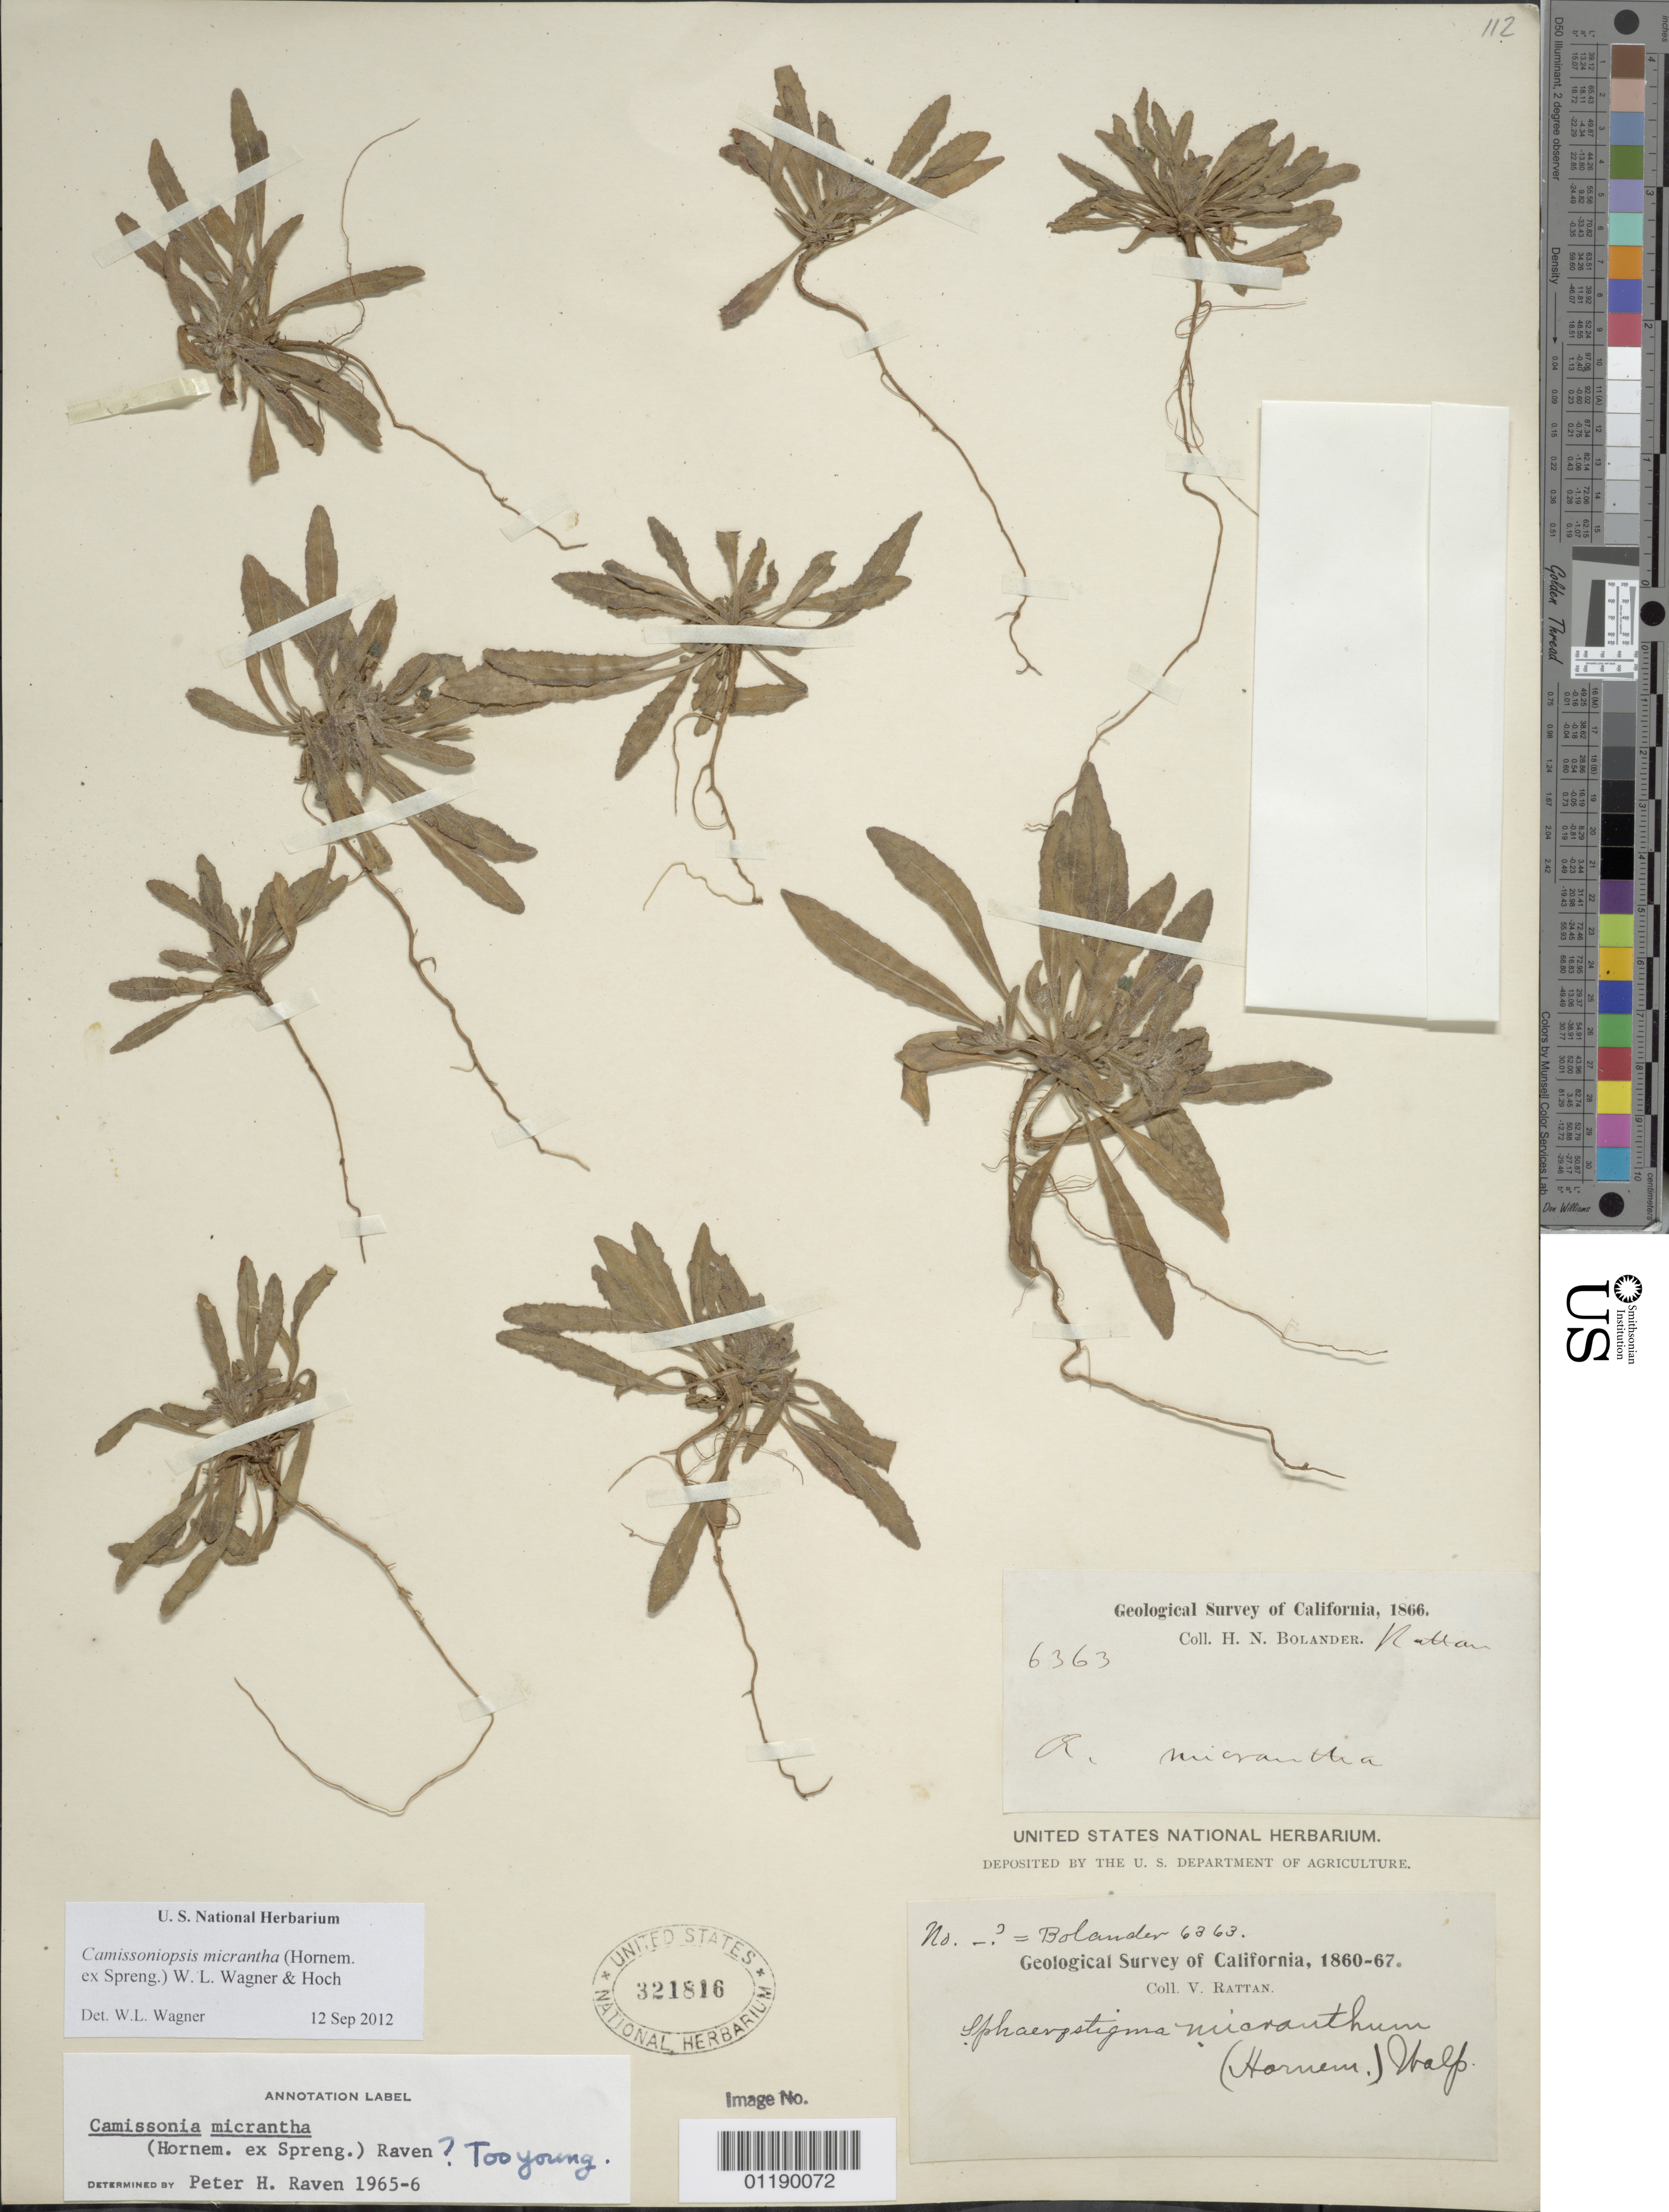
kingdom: Plantae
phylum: Tracheophyta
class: Magnoliopsida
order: Myrtales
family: Onagraceae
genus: Camissoniopsis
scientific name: Camissoniopsis micrantha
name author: (Hornem. ex Spreng.) W.L. Wagner & Hoch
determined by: Wagner, W. L., (BOT), Smithsonian Institution - National Museum of Natural History (UNITED STATES)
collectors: H. Bolander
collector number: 6363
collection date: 1866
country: United States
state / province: California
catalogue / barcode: US 321816